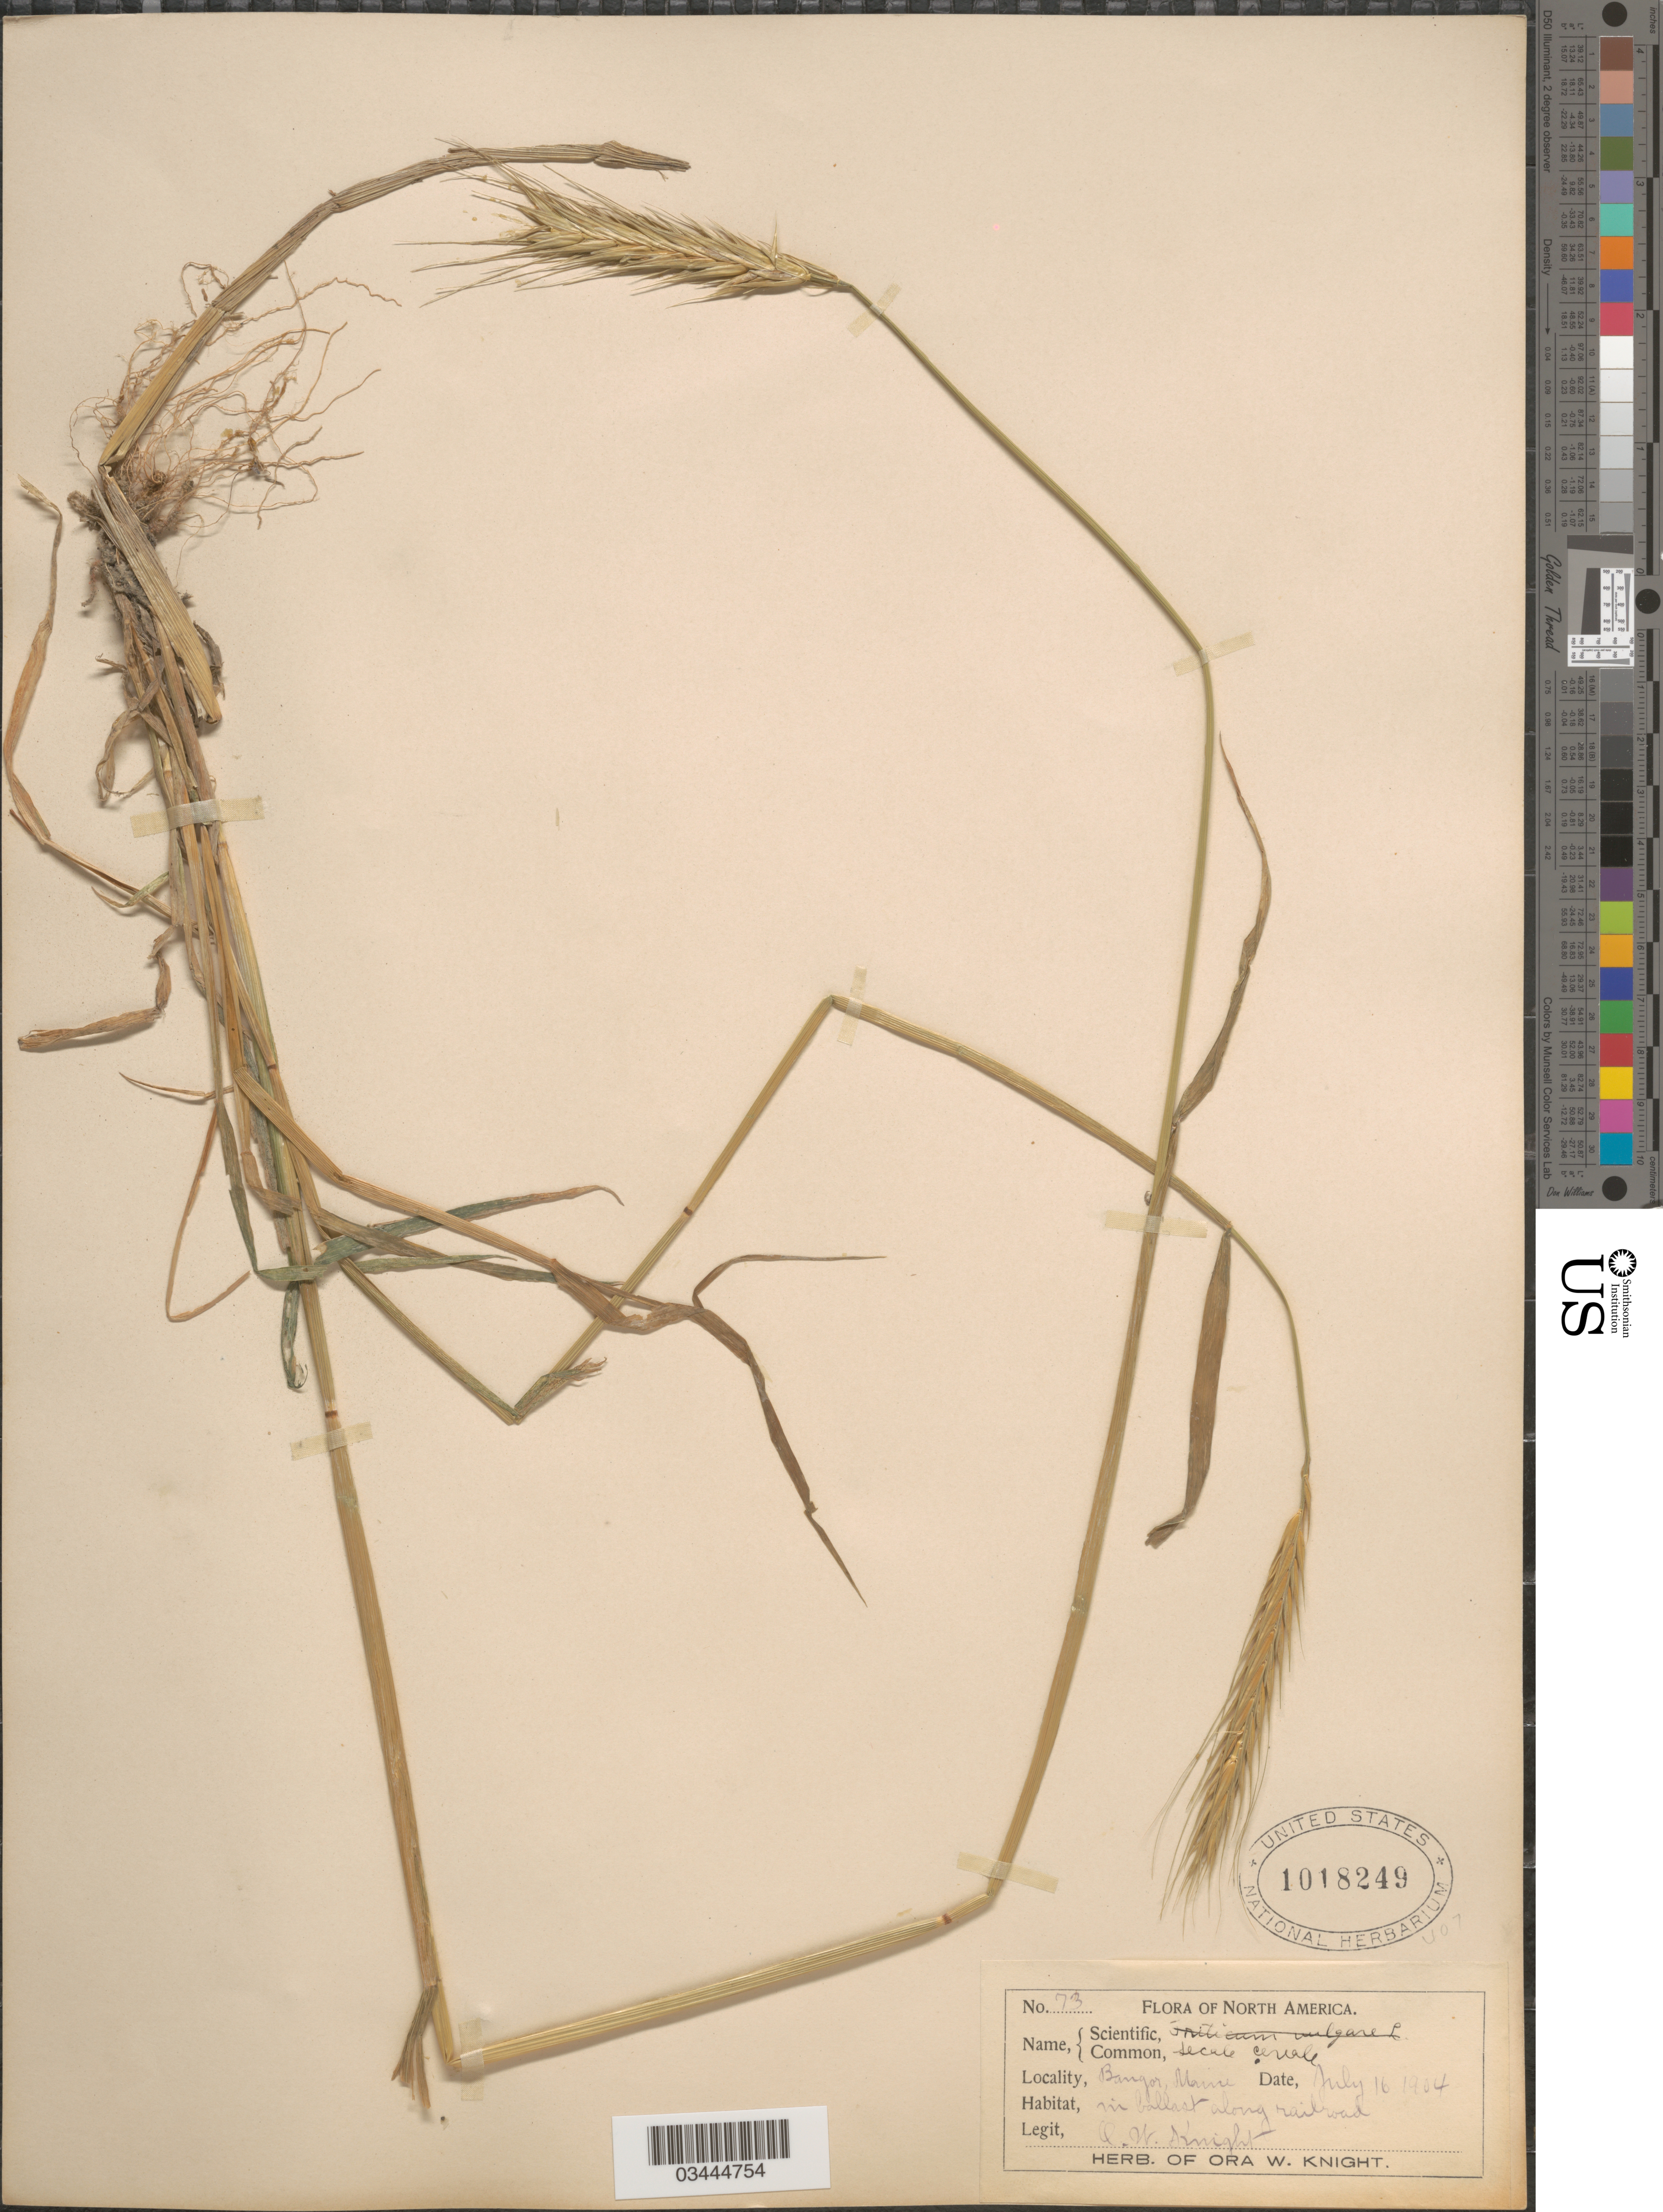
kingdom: Plantae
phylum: Tracheophyta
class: Liliopsida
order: Poales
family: Poaceae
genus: Secale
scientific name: Secale cereale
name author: L.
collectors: O. Knight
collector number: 73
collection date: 1904-07-16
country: United States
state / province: Maine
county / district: Penobscot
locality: Bangor. In ballast along railroad.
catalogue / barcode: US 1018249